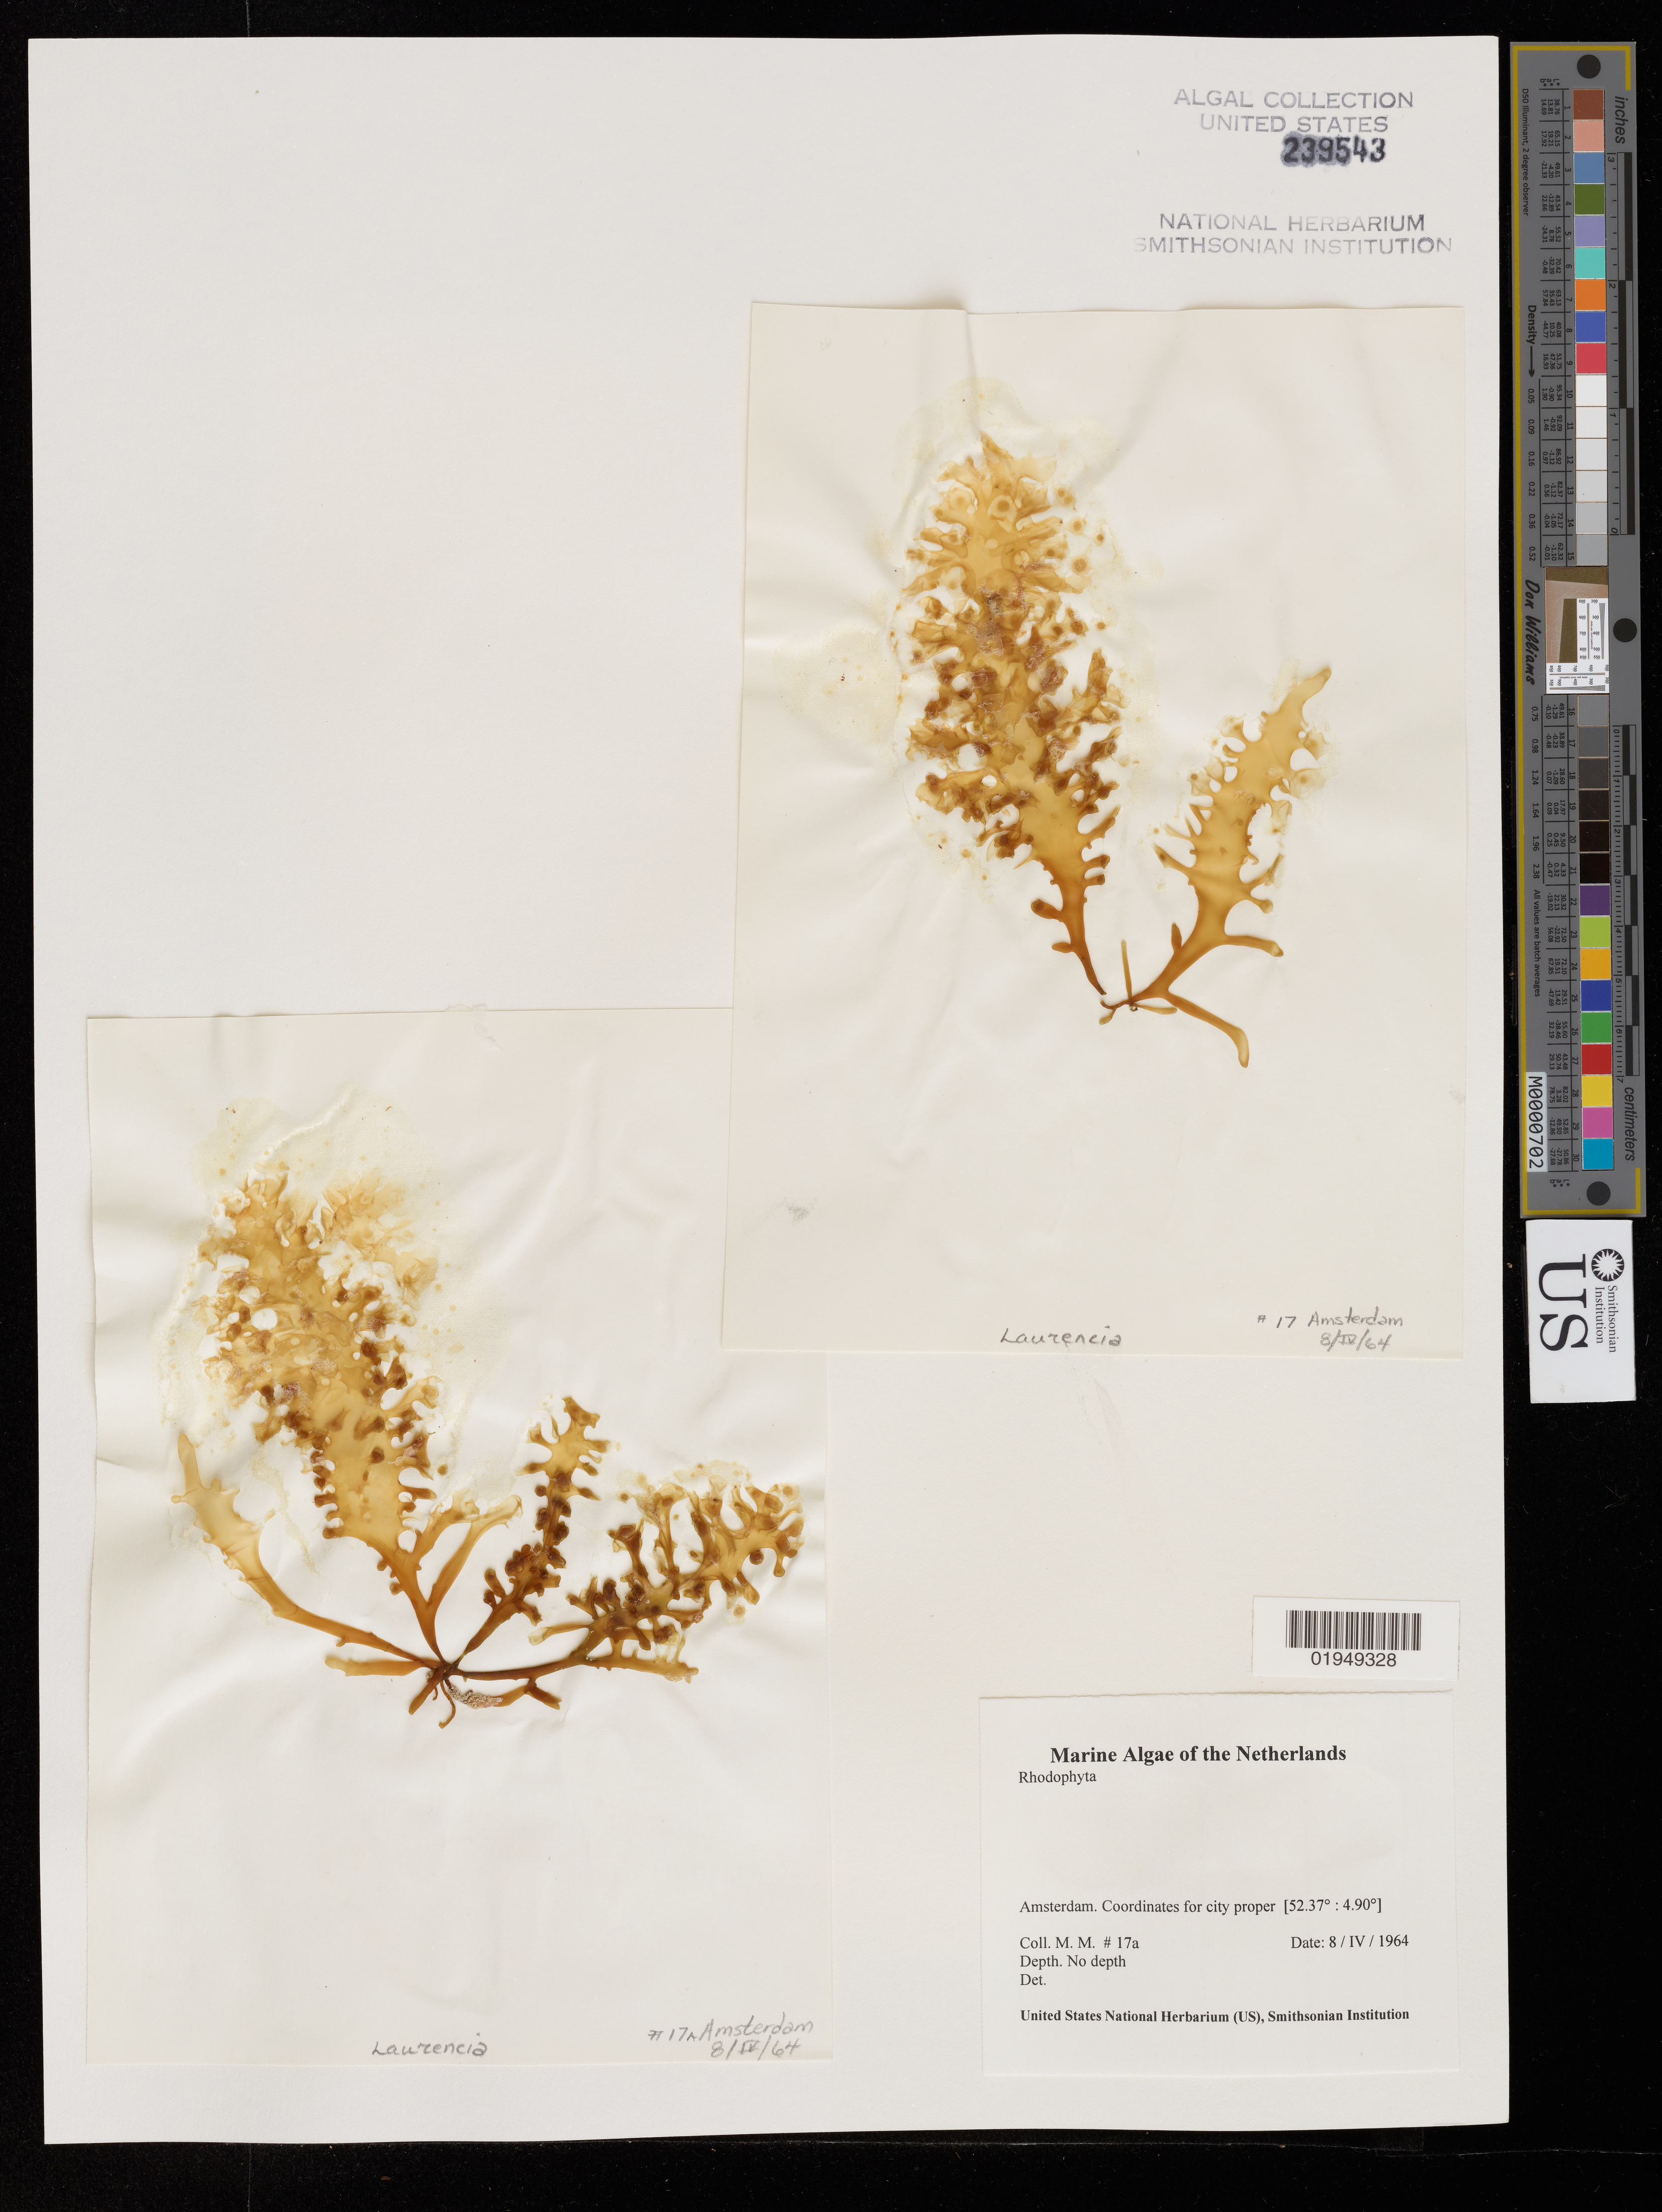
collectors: M. M.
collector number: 17a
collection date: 1964-04-08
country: Netherlands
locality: Amsterdam. Coordinates for city proper [52.37° : 4.90°]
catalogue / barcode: US 239543